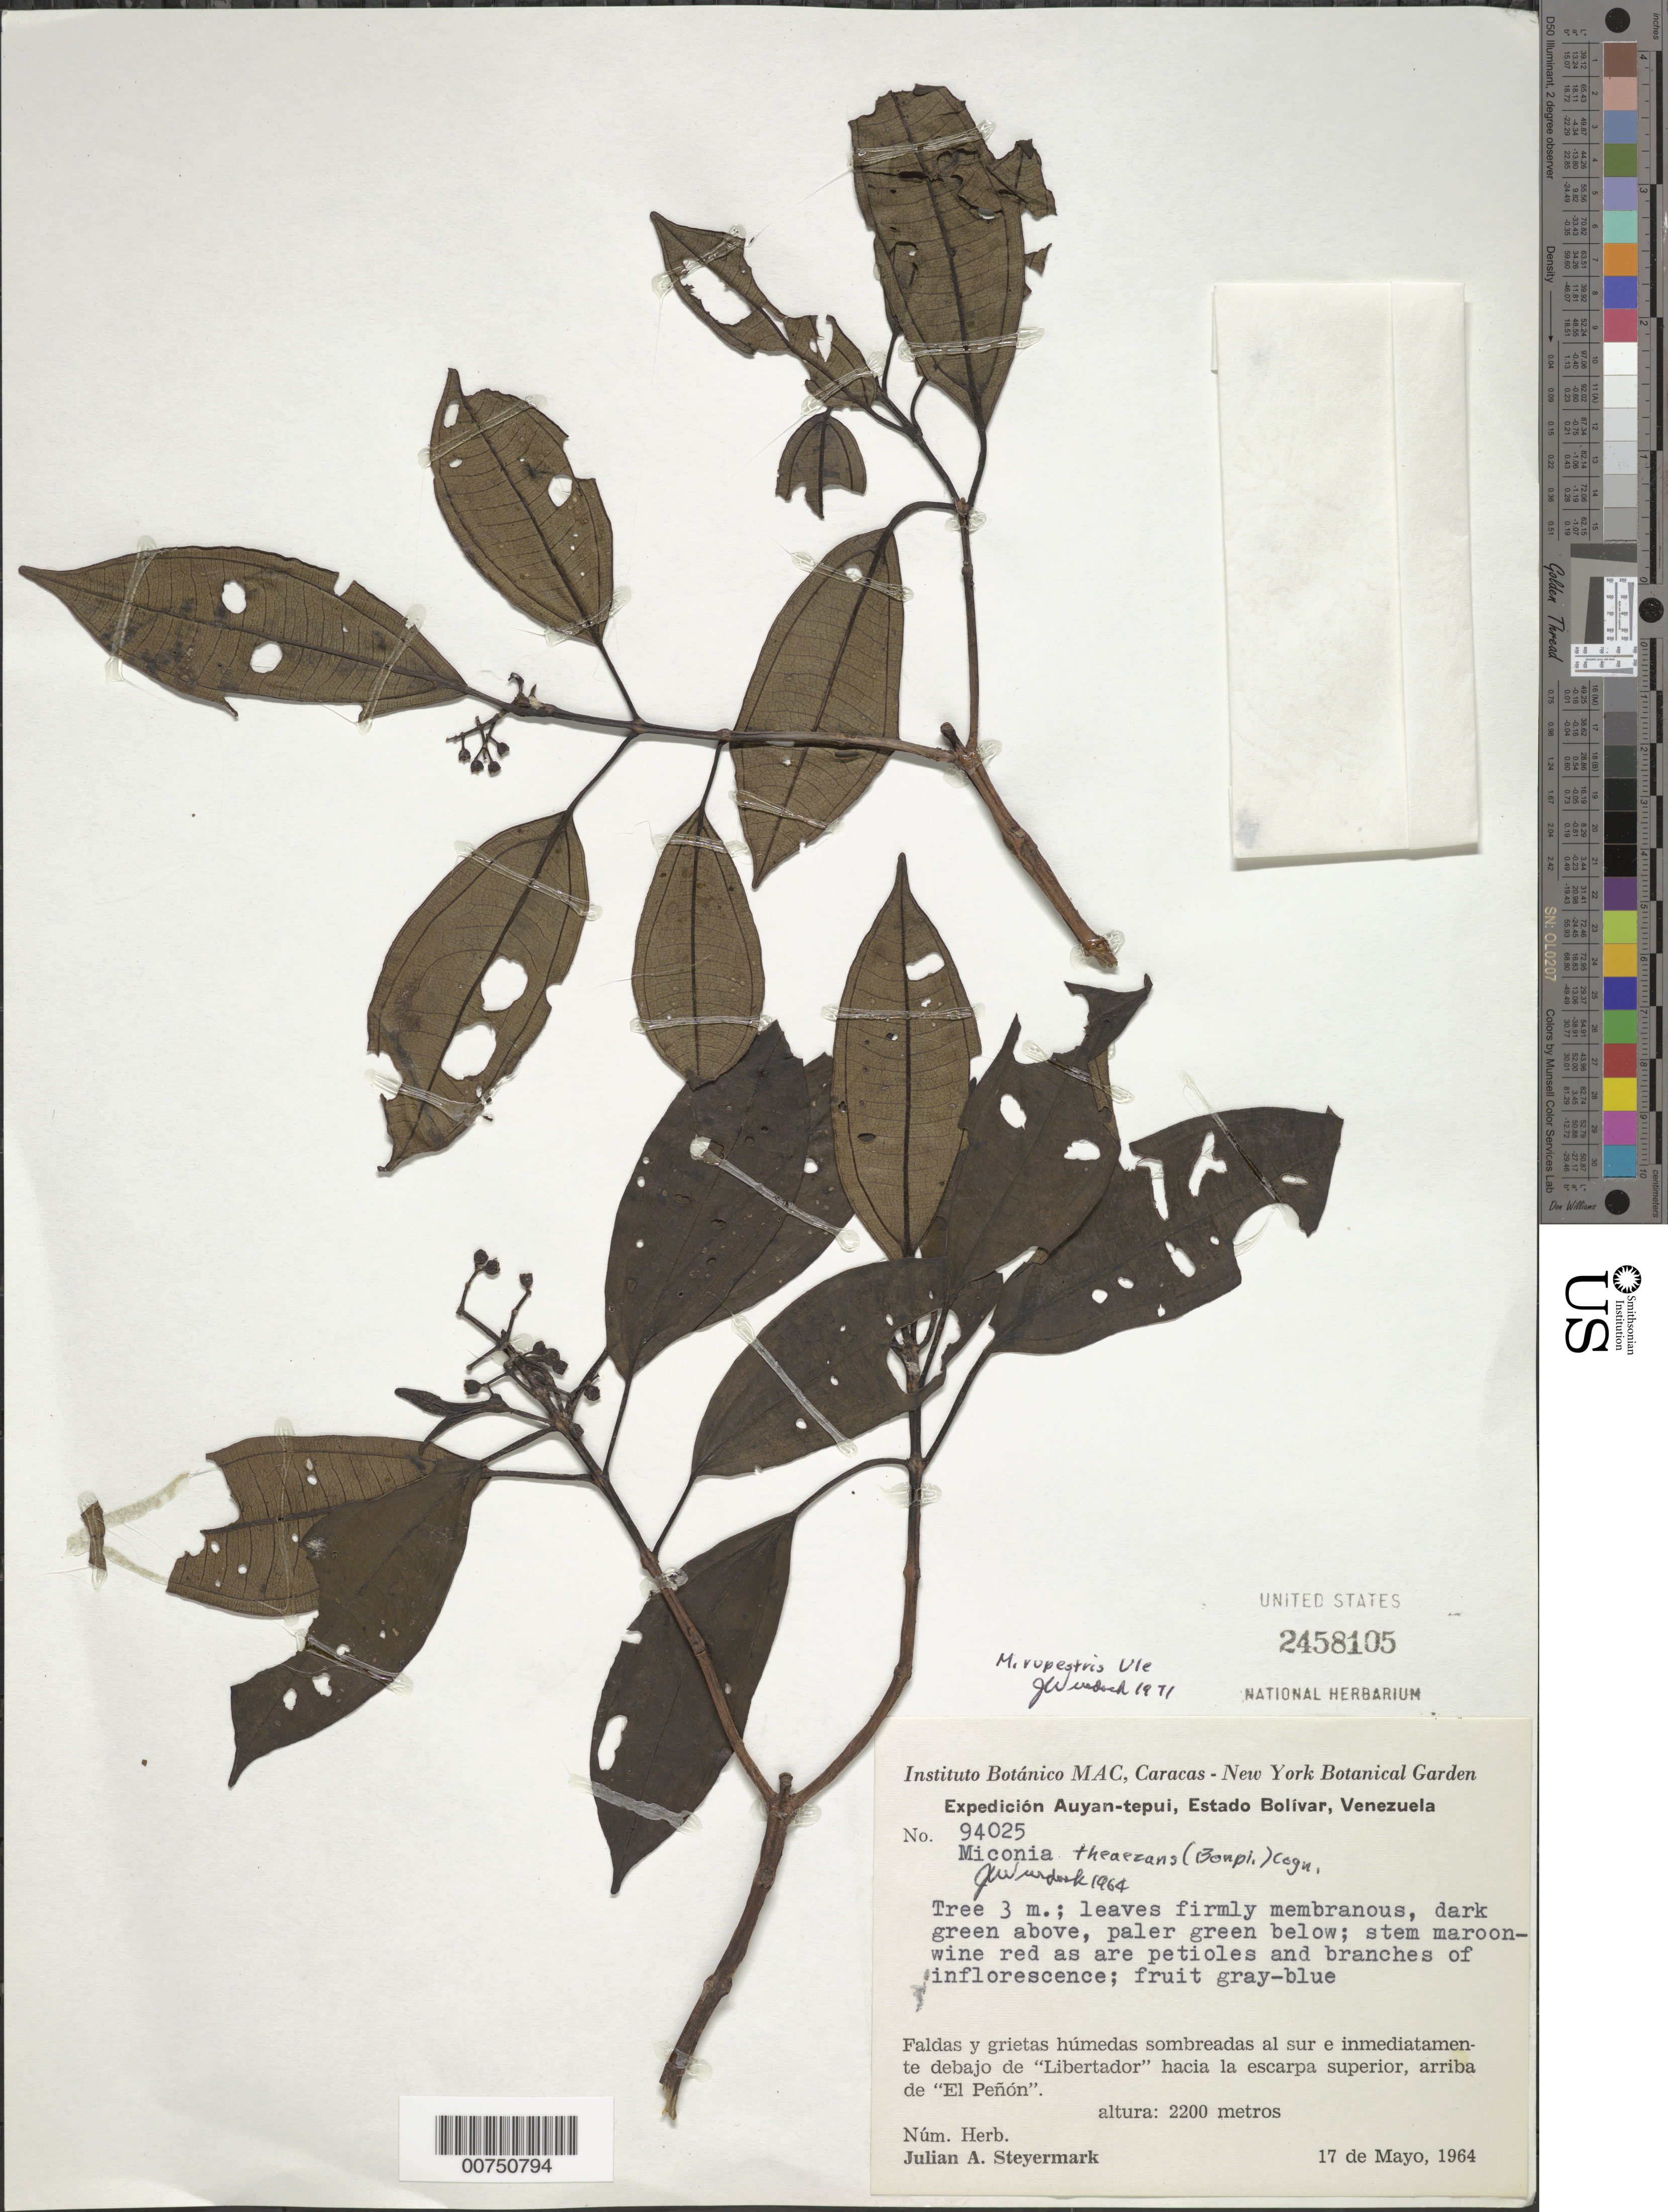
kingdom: Plantae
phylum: Tracheophyta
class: Magnoliopsida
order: Myrtales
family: Melastomataceae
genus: Miconia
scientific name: Miconia rupestris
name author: Ule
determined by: Wurdack, John J., (US), US (UNITED STATES)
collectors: J. Steyermark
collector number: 94025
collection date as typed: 17-May-64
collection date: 1964-05-17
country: Venezuela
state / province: Bolívar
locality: Auyan-tepuí, "Libertador", al sur e inmediatamente debajo; arribe de "El Penon"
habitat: Faldas y grietas húmedas sombreadas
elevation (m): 2200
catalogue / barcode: US 2458105